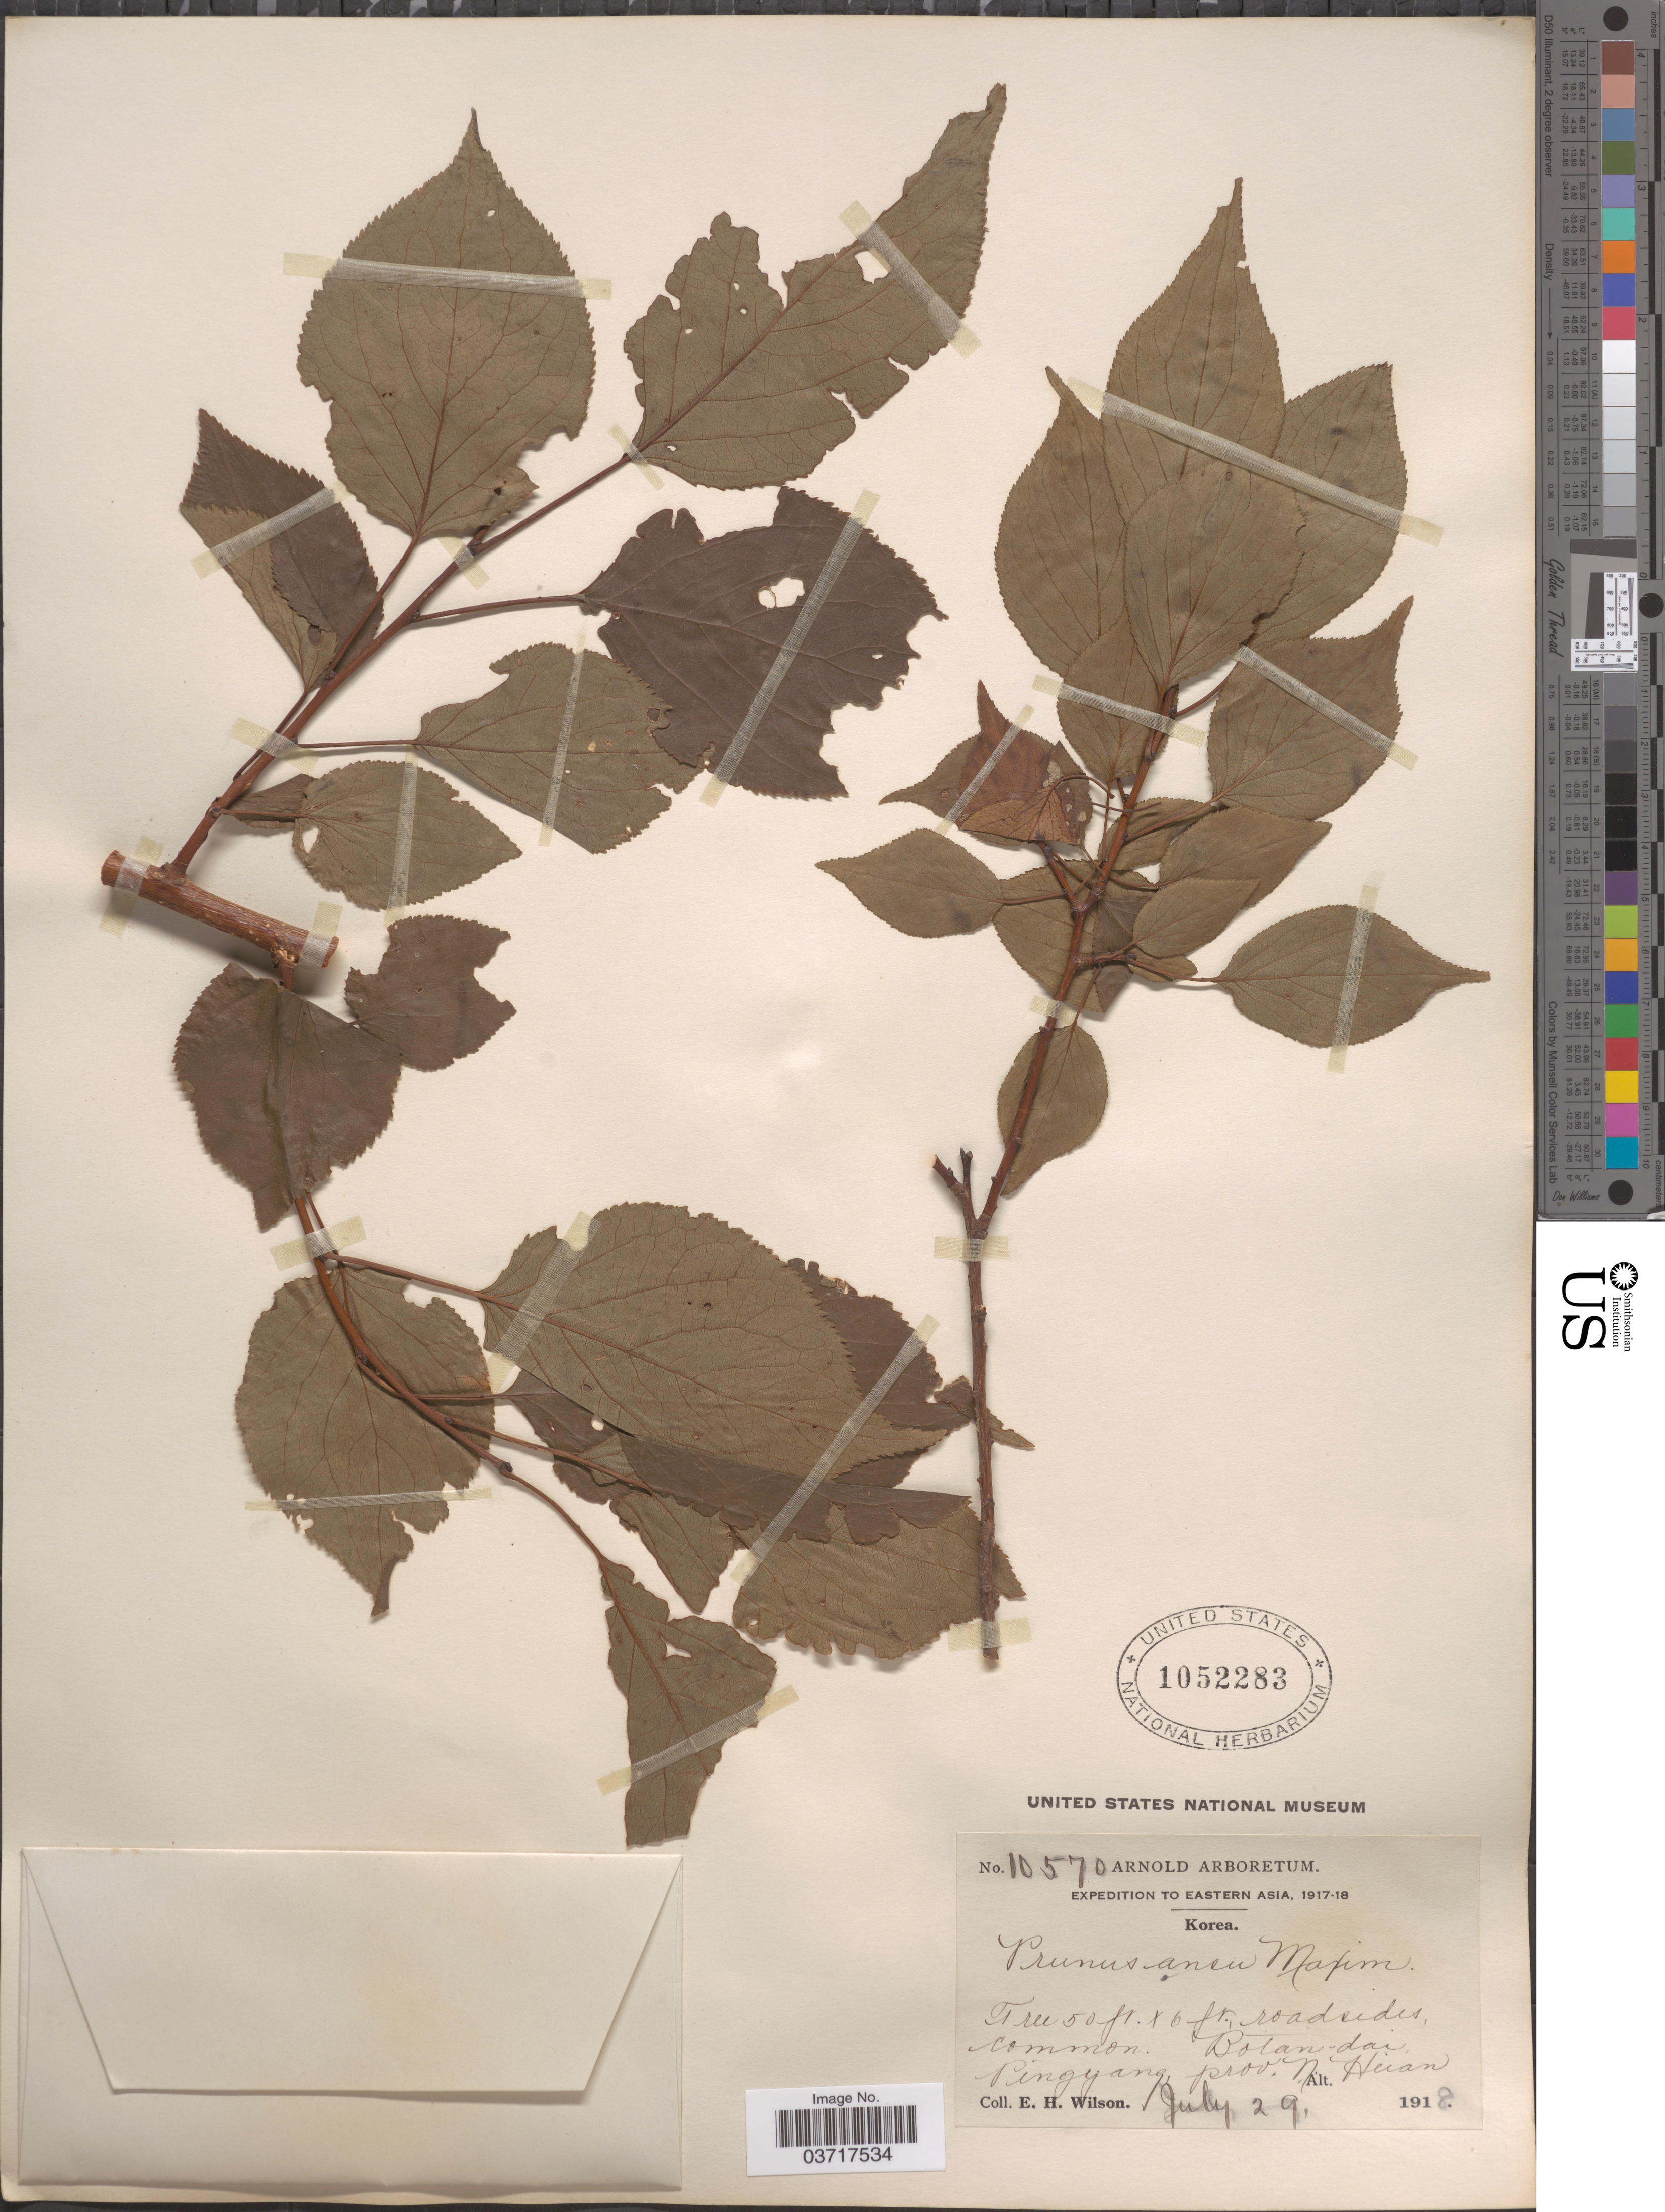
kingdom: Plantae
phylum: Tracheophyta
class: Magnoliopsida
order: Rosales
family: Rosaceae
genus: Prunus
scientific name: Prunus armeniaca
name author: L.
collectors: E. Wilson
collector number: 10570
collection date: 1918-07-29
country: North Korea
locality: Eastern Asia. Botan-dai, Pingyang, prov. N. Heian.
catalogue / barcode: US 1052283